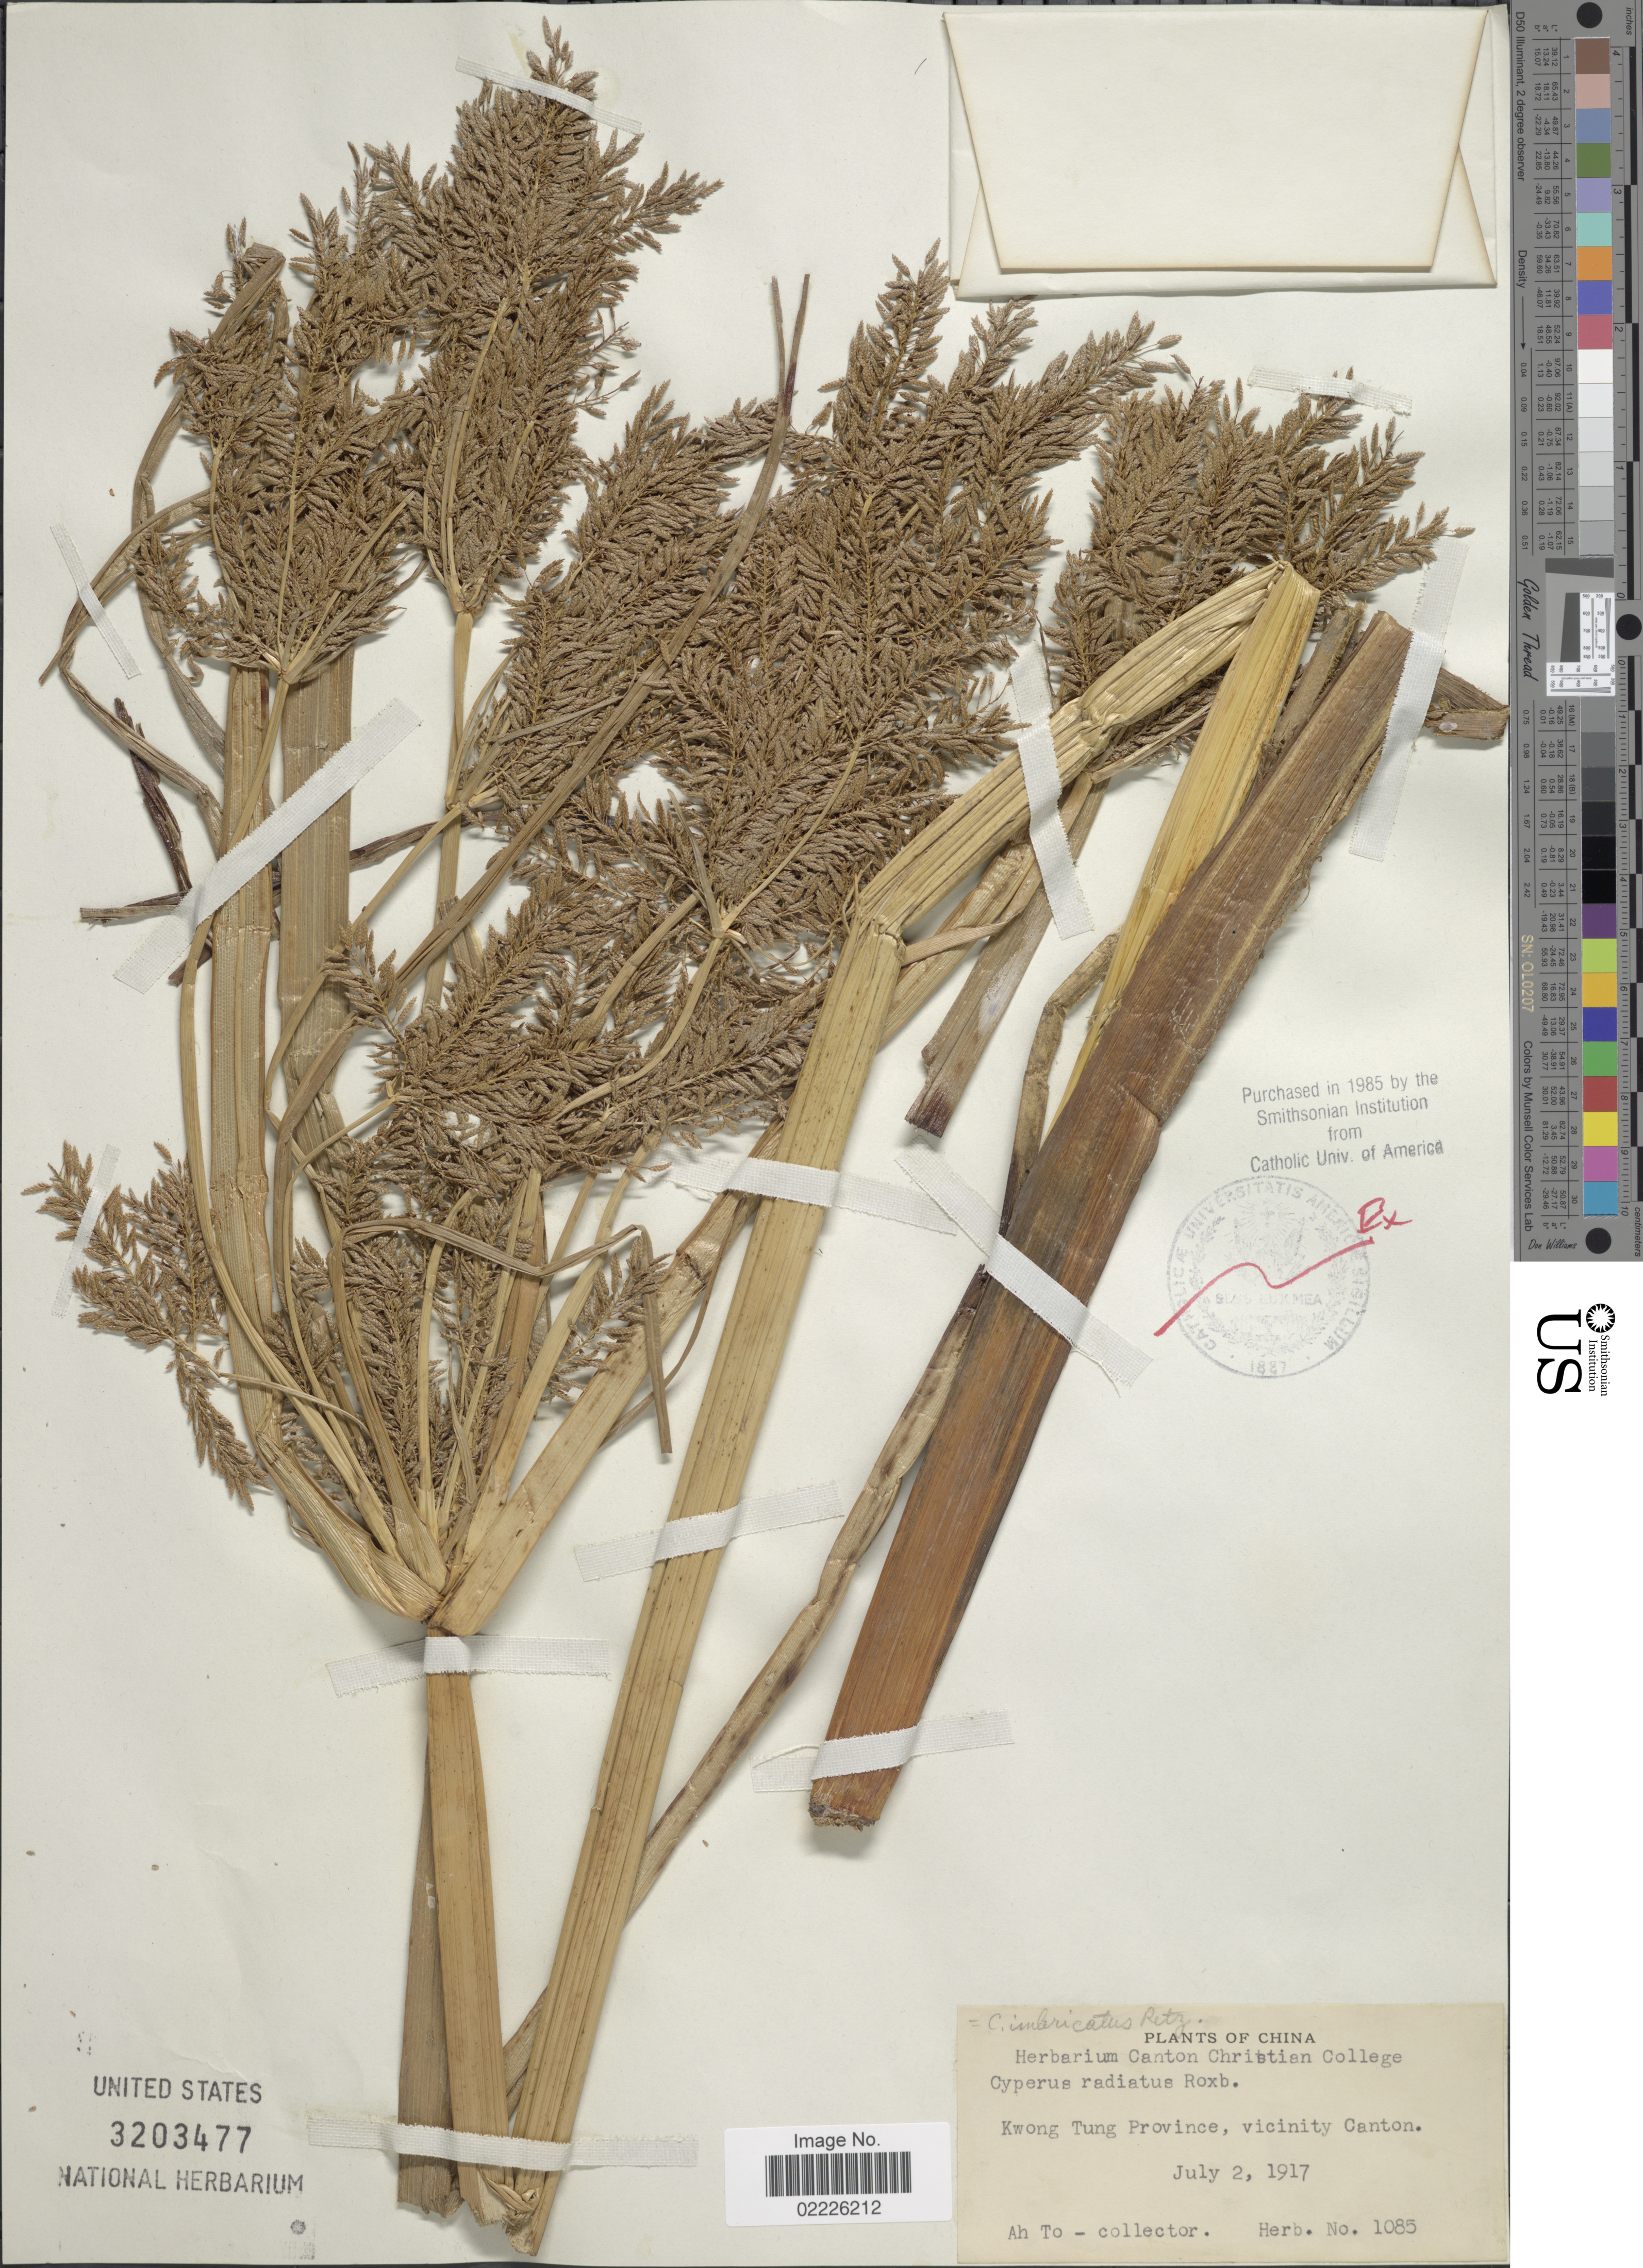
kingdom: Plantae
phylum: Tracheophyta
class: Liliopsida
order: Poales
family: Cyperaceae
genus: Cyperus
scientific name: Cyperus imbricatus Retz.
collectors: A. To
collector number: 1085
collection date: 1917-07-02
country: China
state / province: Guangdong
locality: Kwong Tung Province, vicinity Canton.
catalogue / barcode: US 3203477